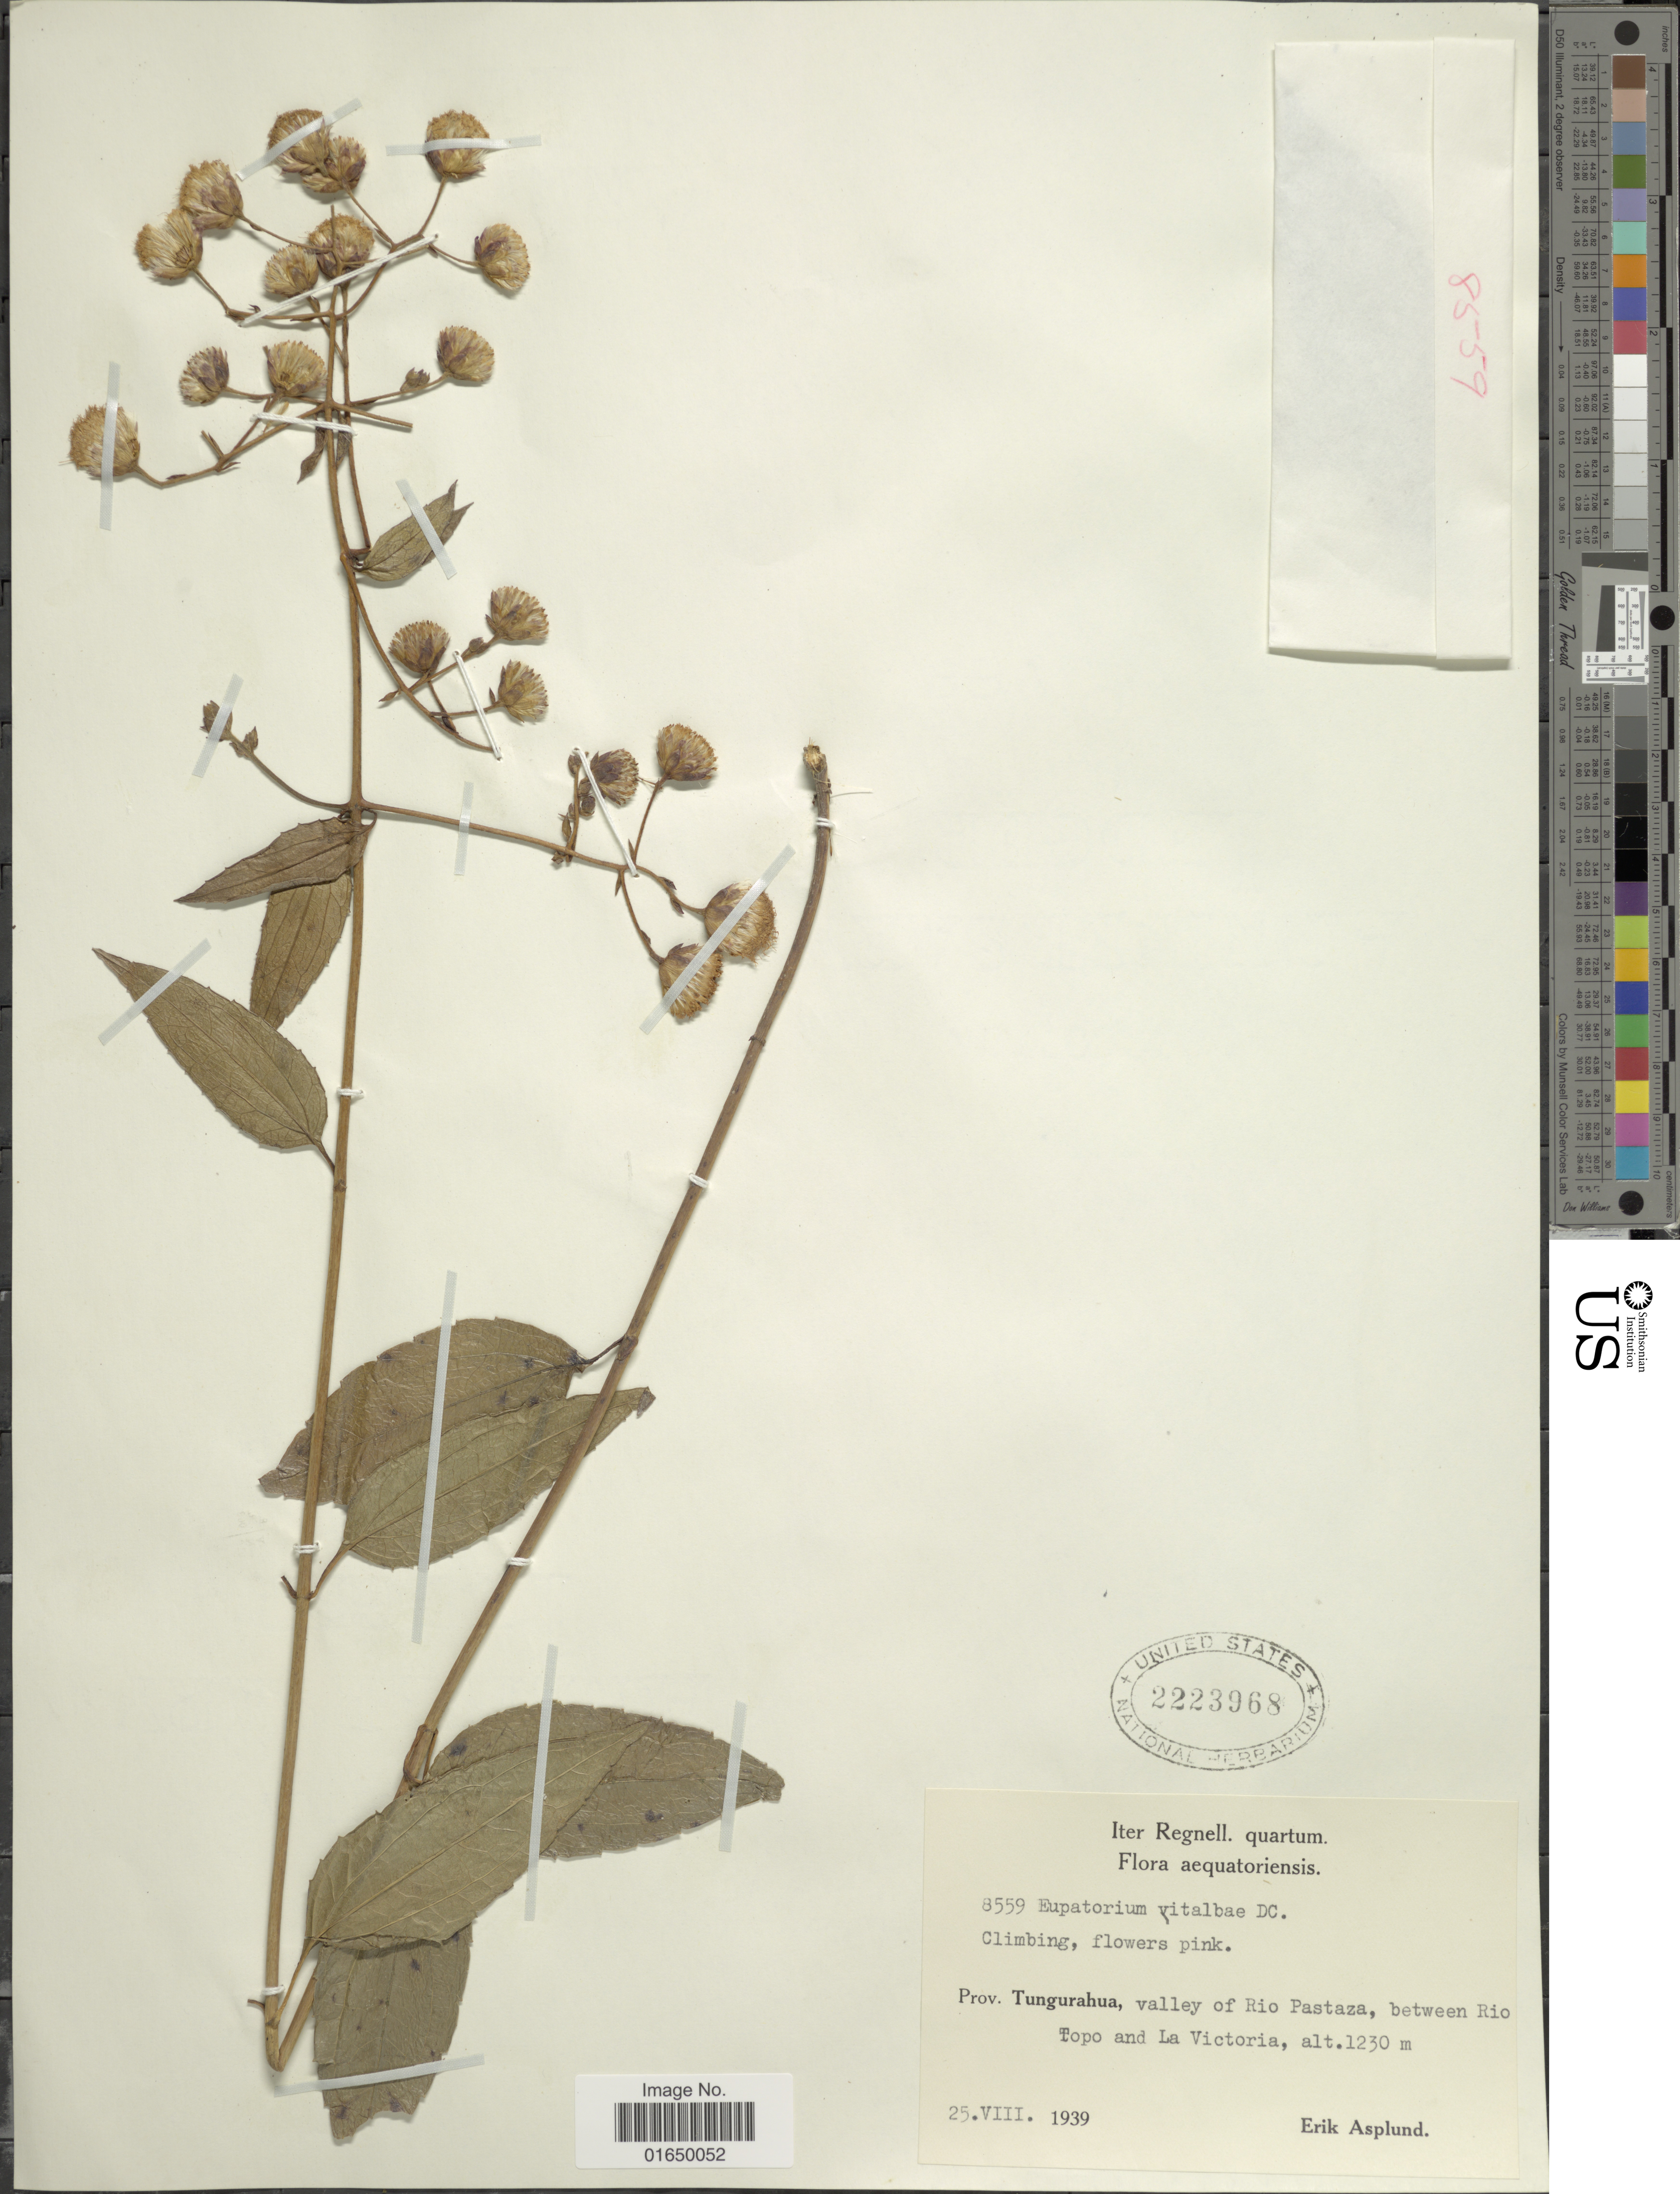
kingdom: Plantae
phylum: Tracheophyta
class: Magnoliopsida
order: Asterales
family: Asteraceae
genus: Heterocondylus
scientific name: Heterocondylus vitalbae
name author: (DC.) R.M. King & H. Rob.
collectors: E. Asplund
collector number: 8559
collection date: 1939-08-25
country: Ecuador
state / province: Tungurahua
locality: Valley of Rio Pastaza, between Rio Topo and La Victoria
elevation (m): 1230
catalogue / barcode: US 2223968